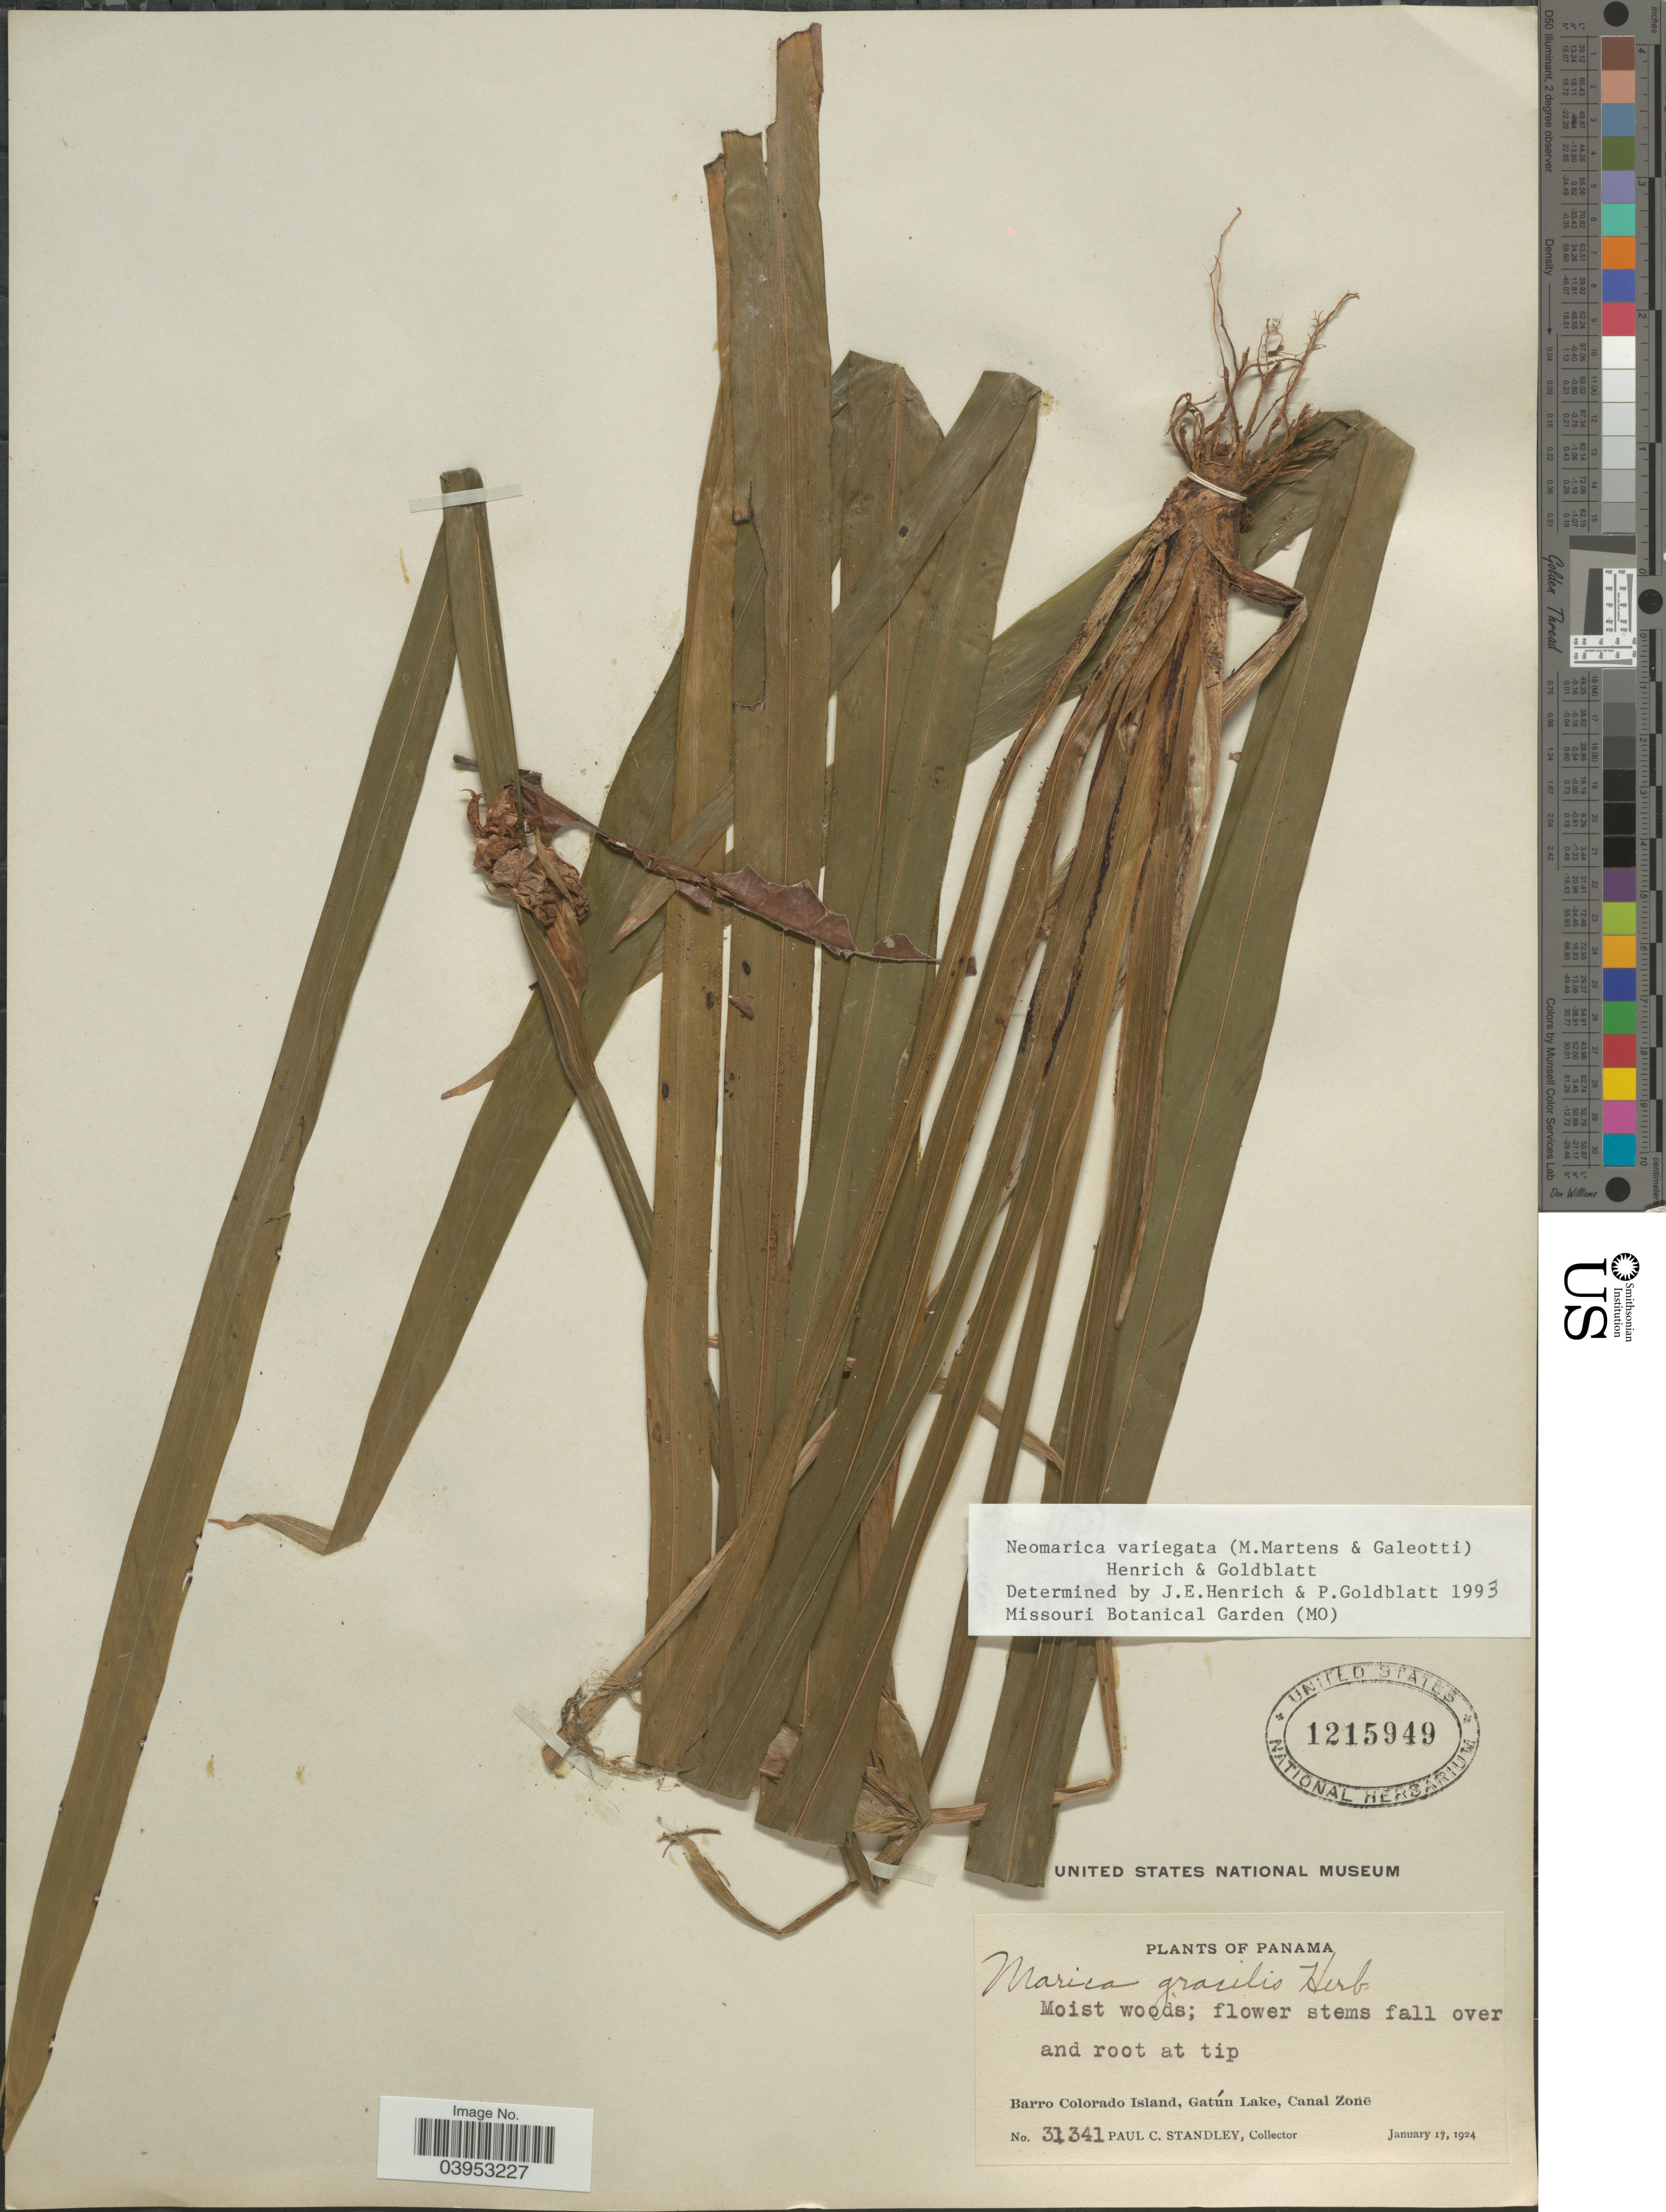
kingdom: Plantae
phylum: Tracheophyta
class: Liliopsida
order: Asparagales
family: Iridaceae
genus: Neomarica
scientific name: Neomarica variegata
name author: (M. Martens & Galeotti) Henrich & Goldblatt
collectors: P. C. Standley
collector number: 31341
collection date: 1924-01-17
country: Panama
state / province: Panamá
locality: Barro Colorado Island, Gatún Lake, Canal Zone.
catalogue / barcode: US 1215949